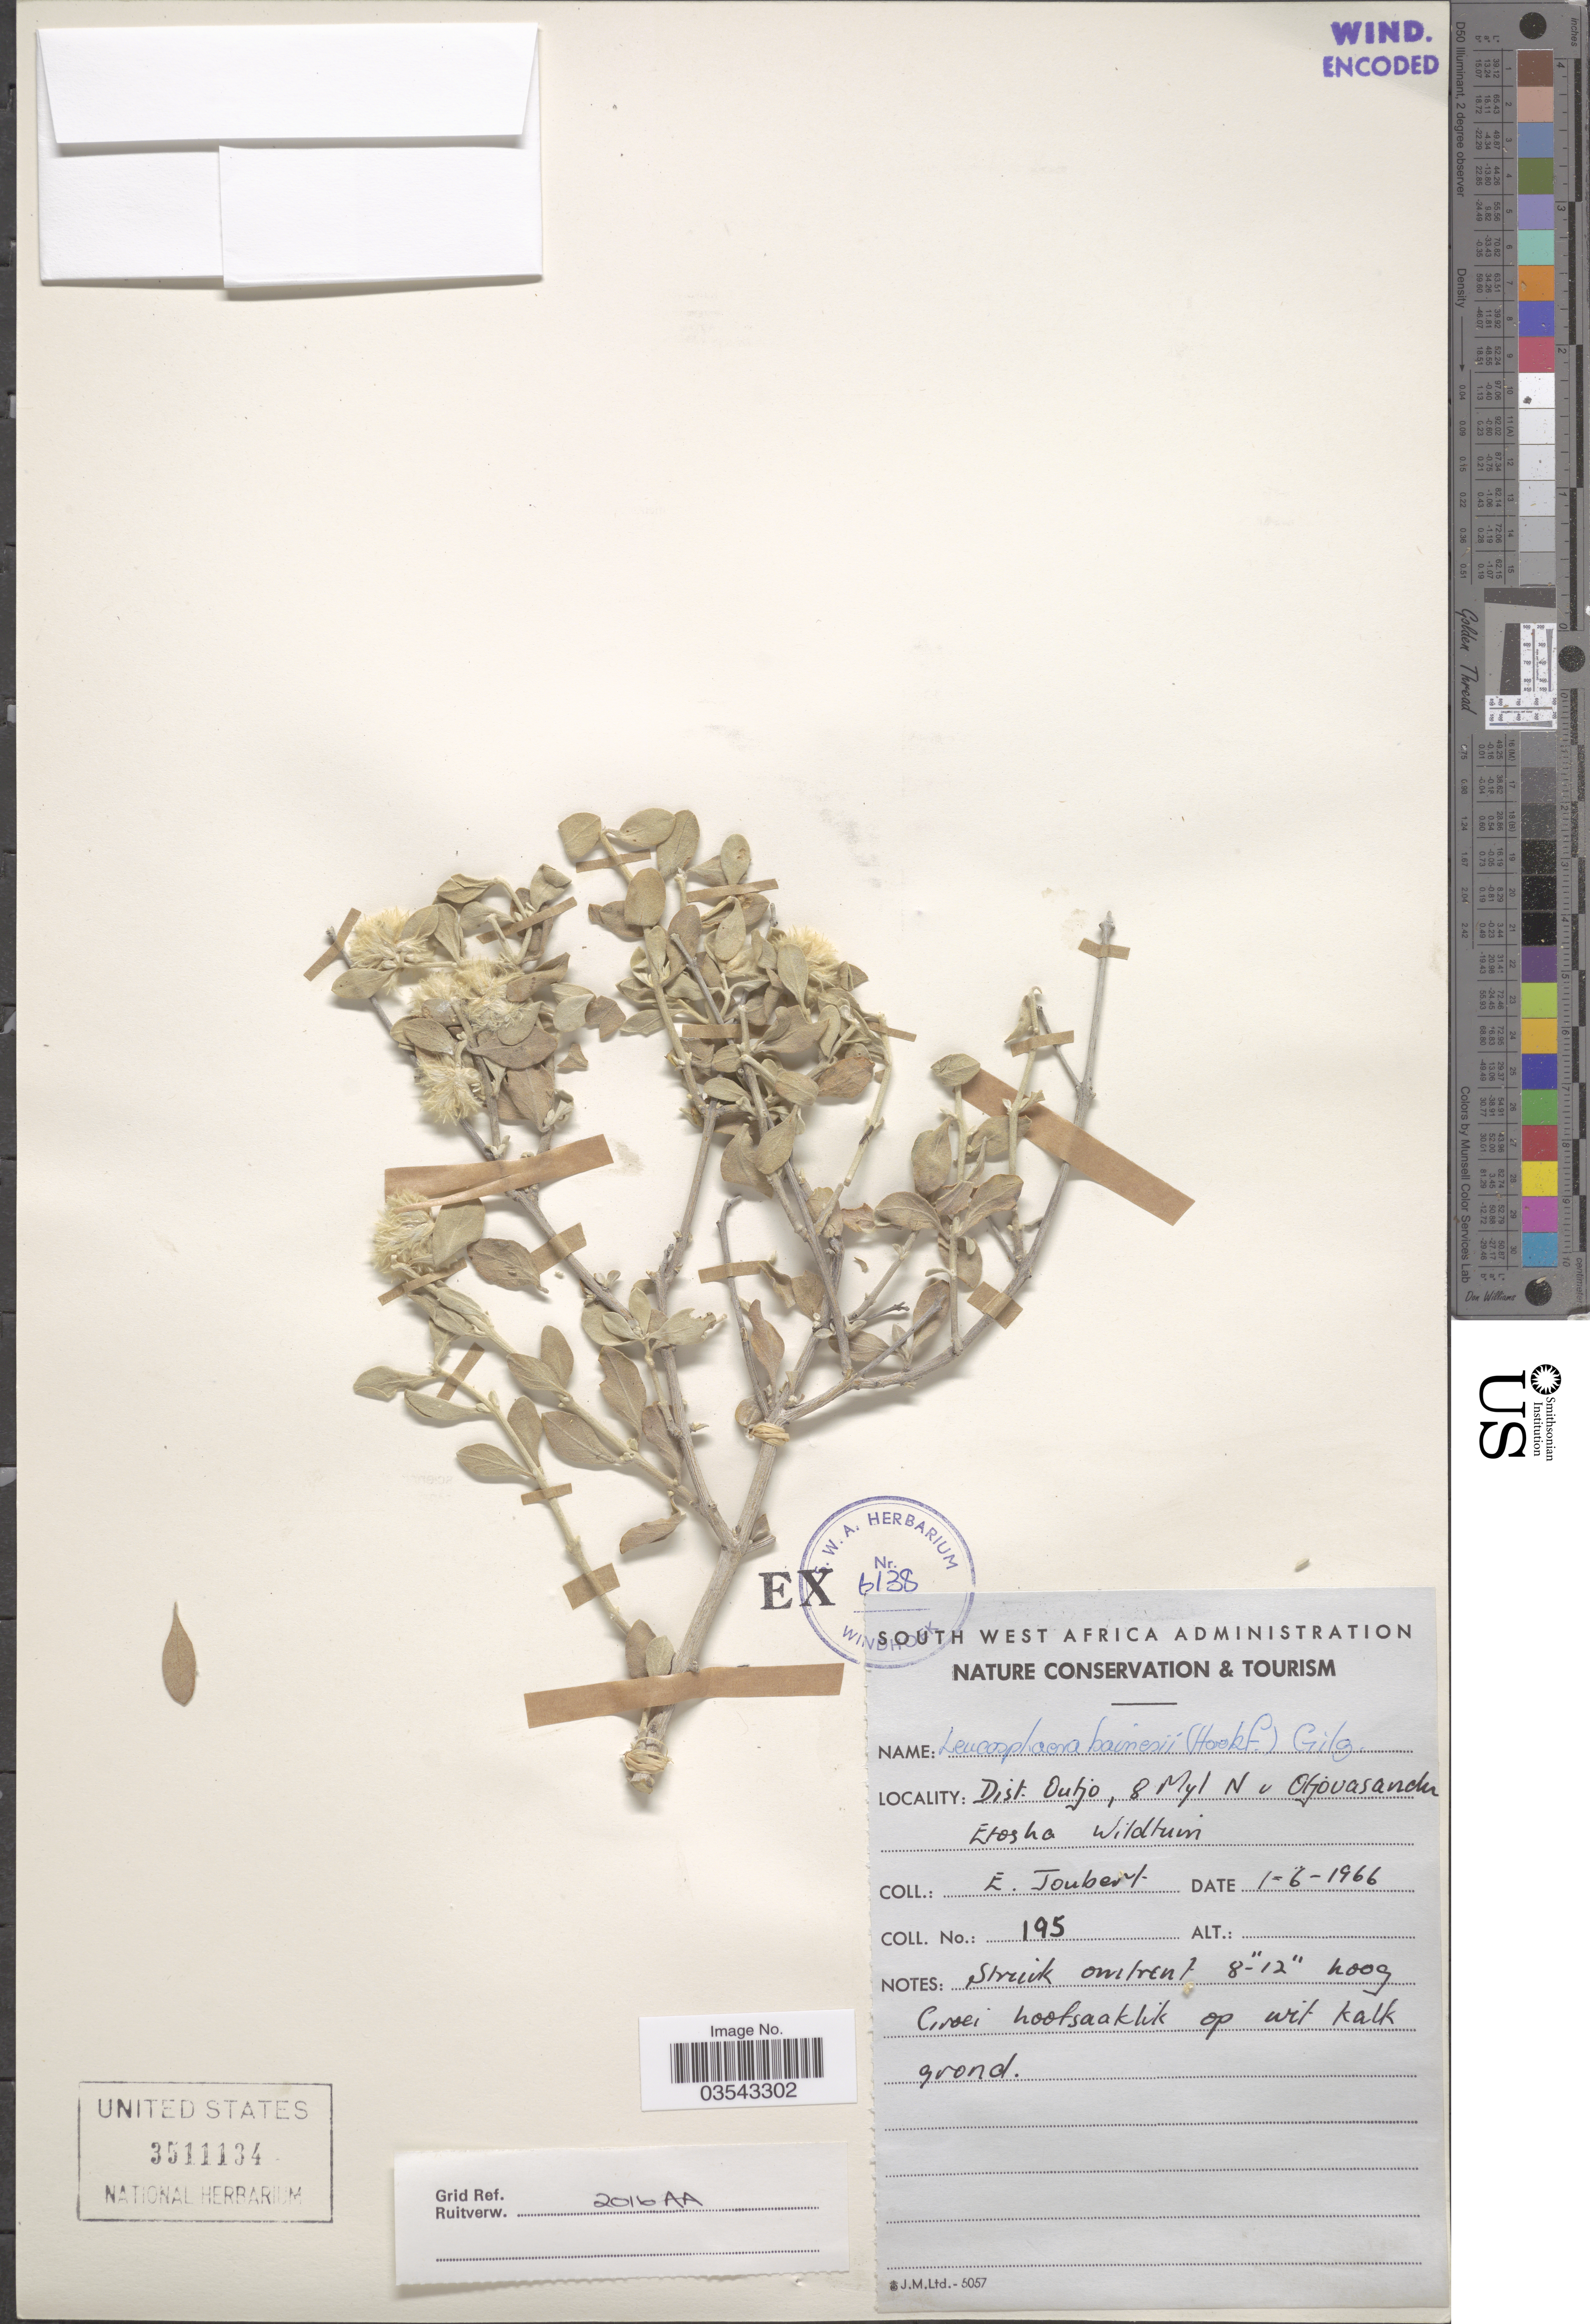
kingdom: Plantae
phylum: Tracheophyta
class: Magnoliopsida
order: Caryophyllales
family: Amaranthaceae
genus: Leucosphaera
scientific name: Leucosphaera bainesii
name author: Gilg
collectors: E. Joubert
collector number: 195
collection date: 1966-06-01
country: Namibia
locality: South West Africa. Dist. Outjo, 8 Myl N v. Otjovasandu. Etosha Wildtuin.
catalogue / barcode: US 3511134